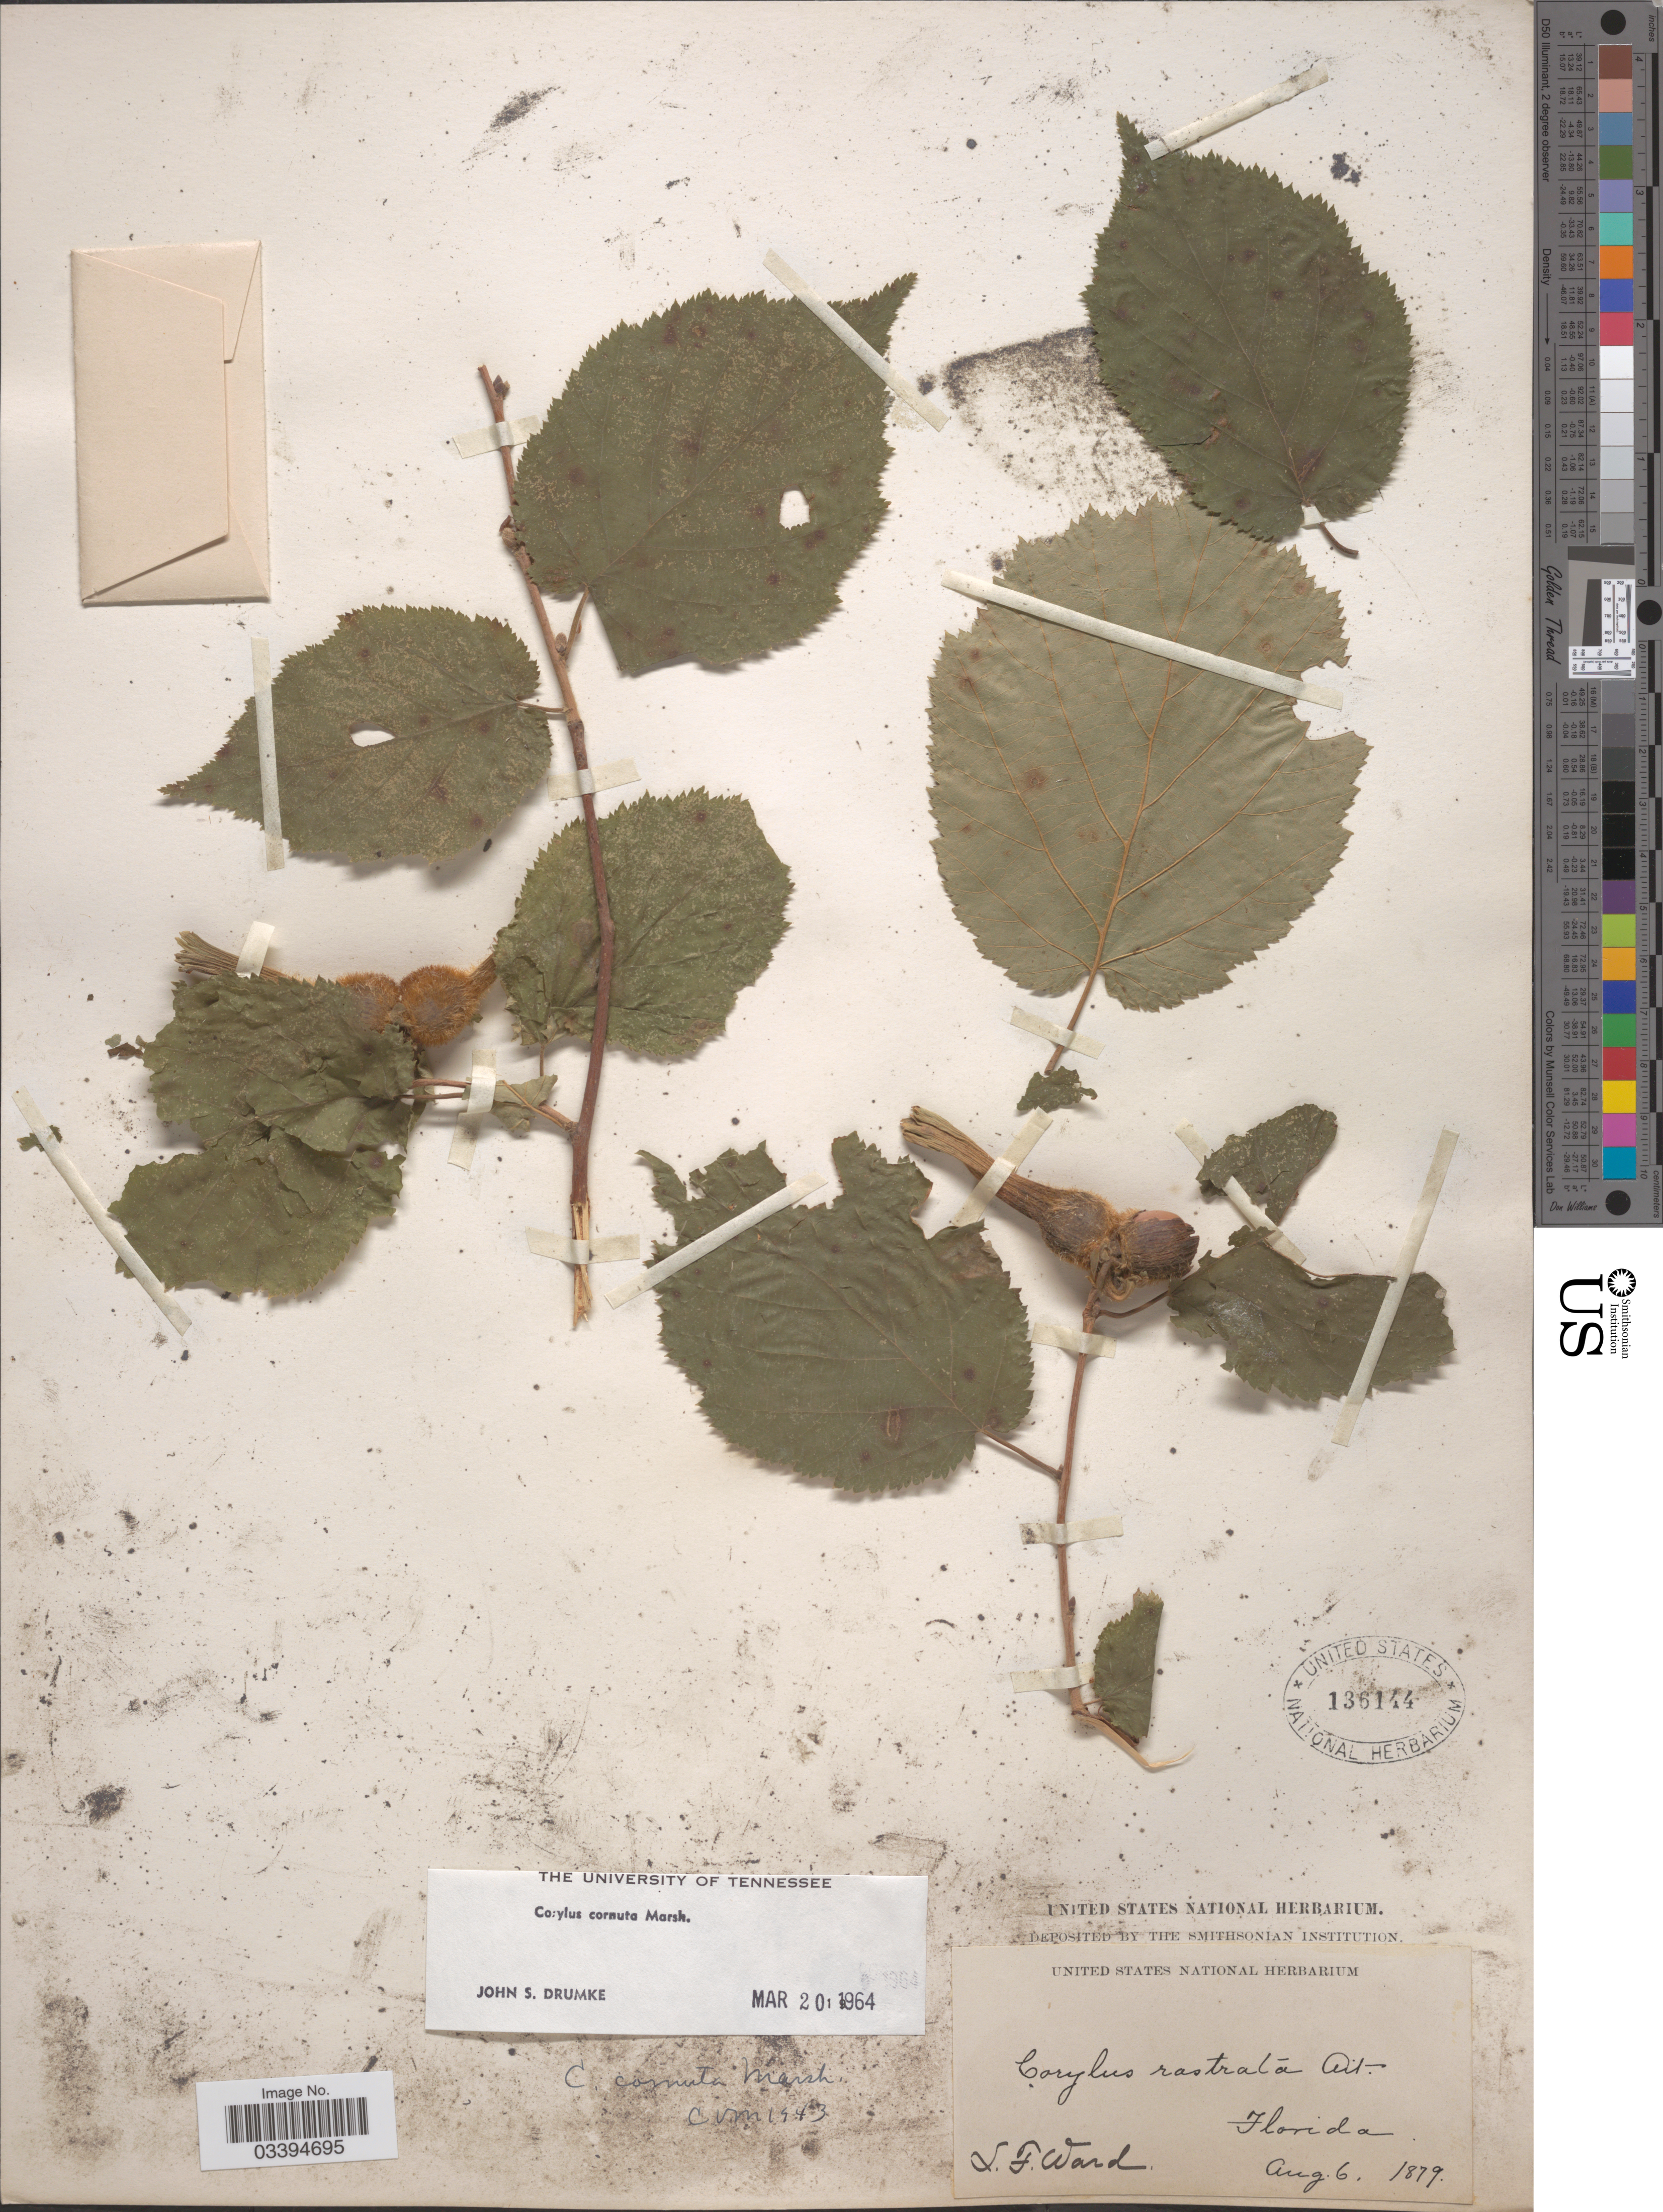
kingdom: Plantae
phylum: Tracheophyta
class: Magnoliopsida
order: Fagales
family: Betulaceae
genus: Corylus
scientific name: Corylus cornuta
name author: Marshall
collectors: L. Ward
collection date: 1879-08-06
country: United States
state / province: Florida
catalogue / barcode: US 136144